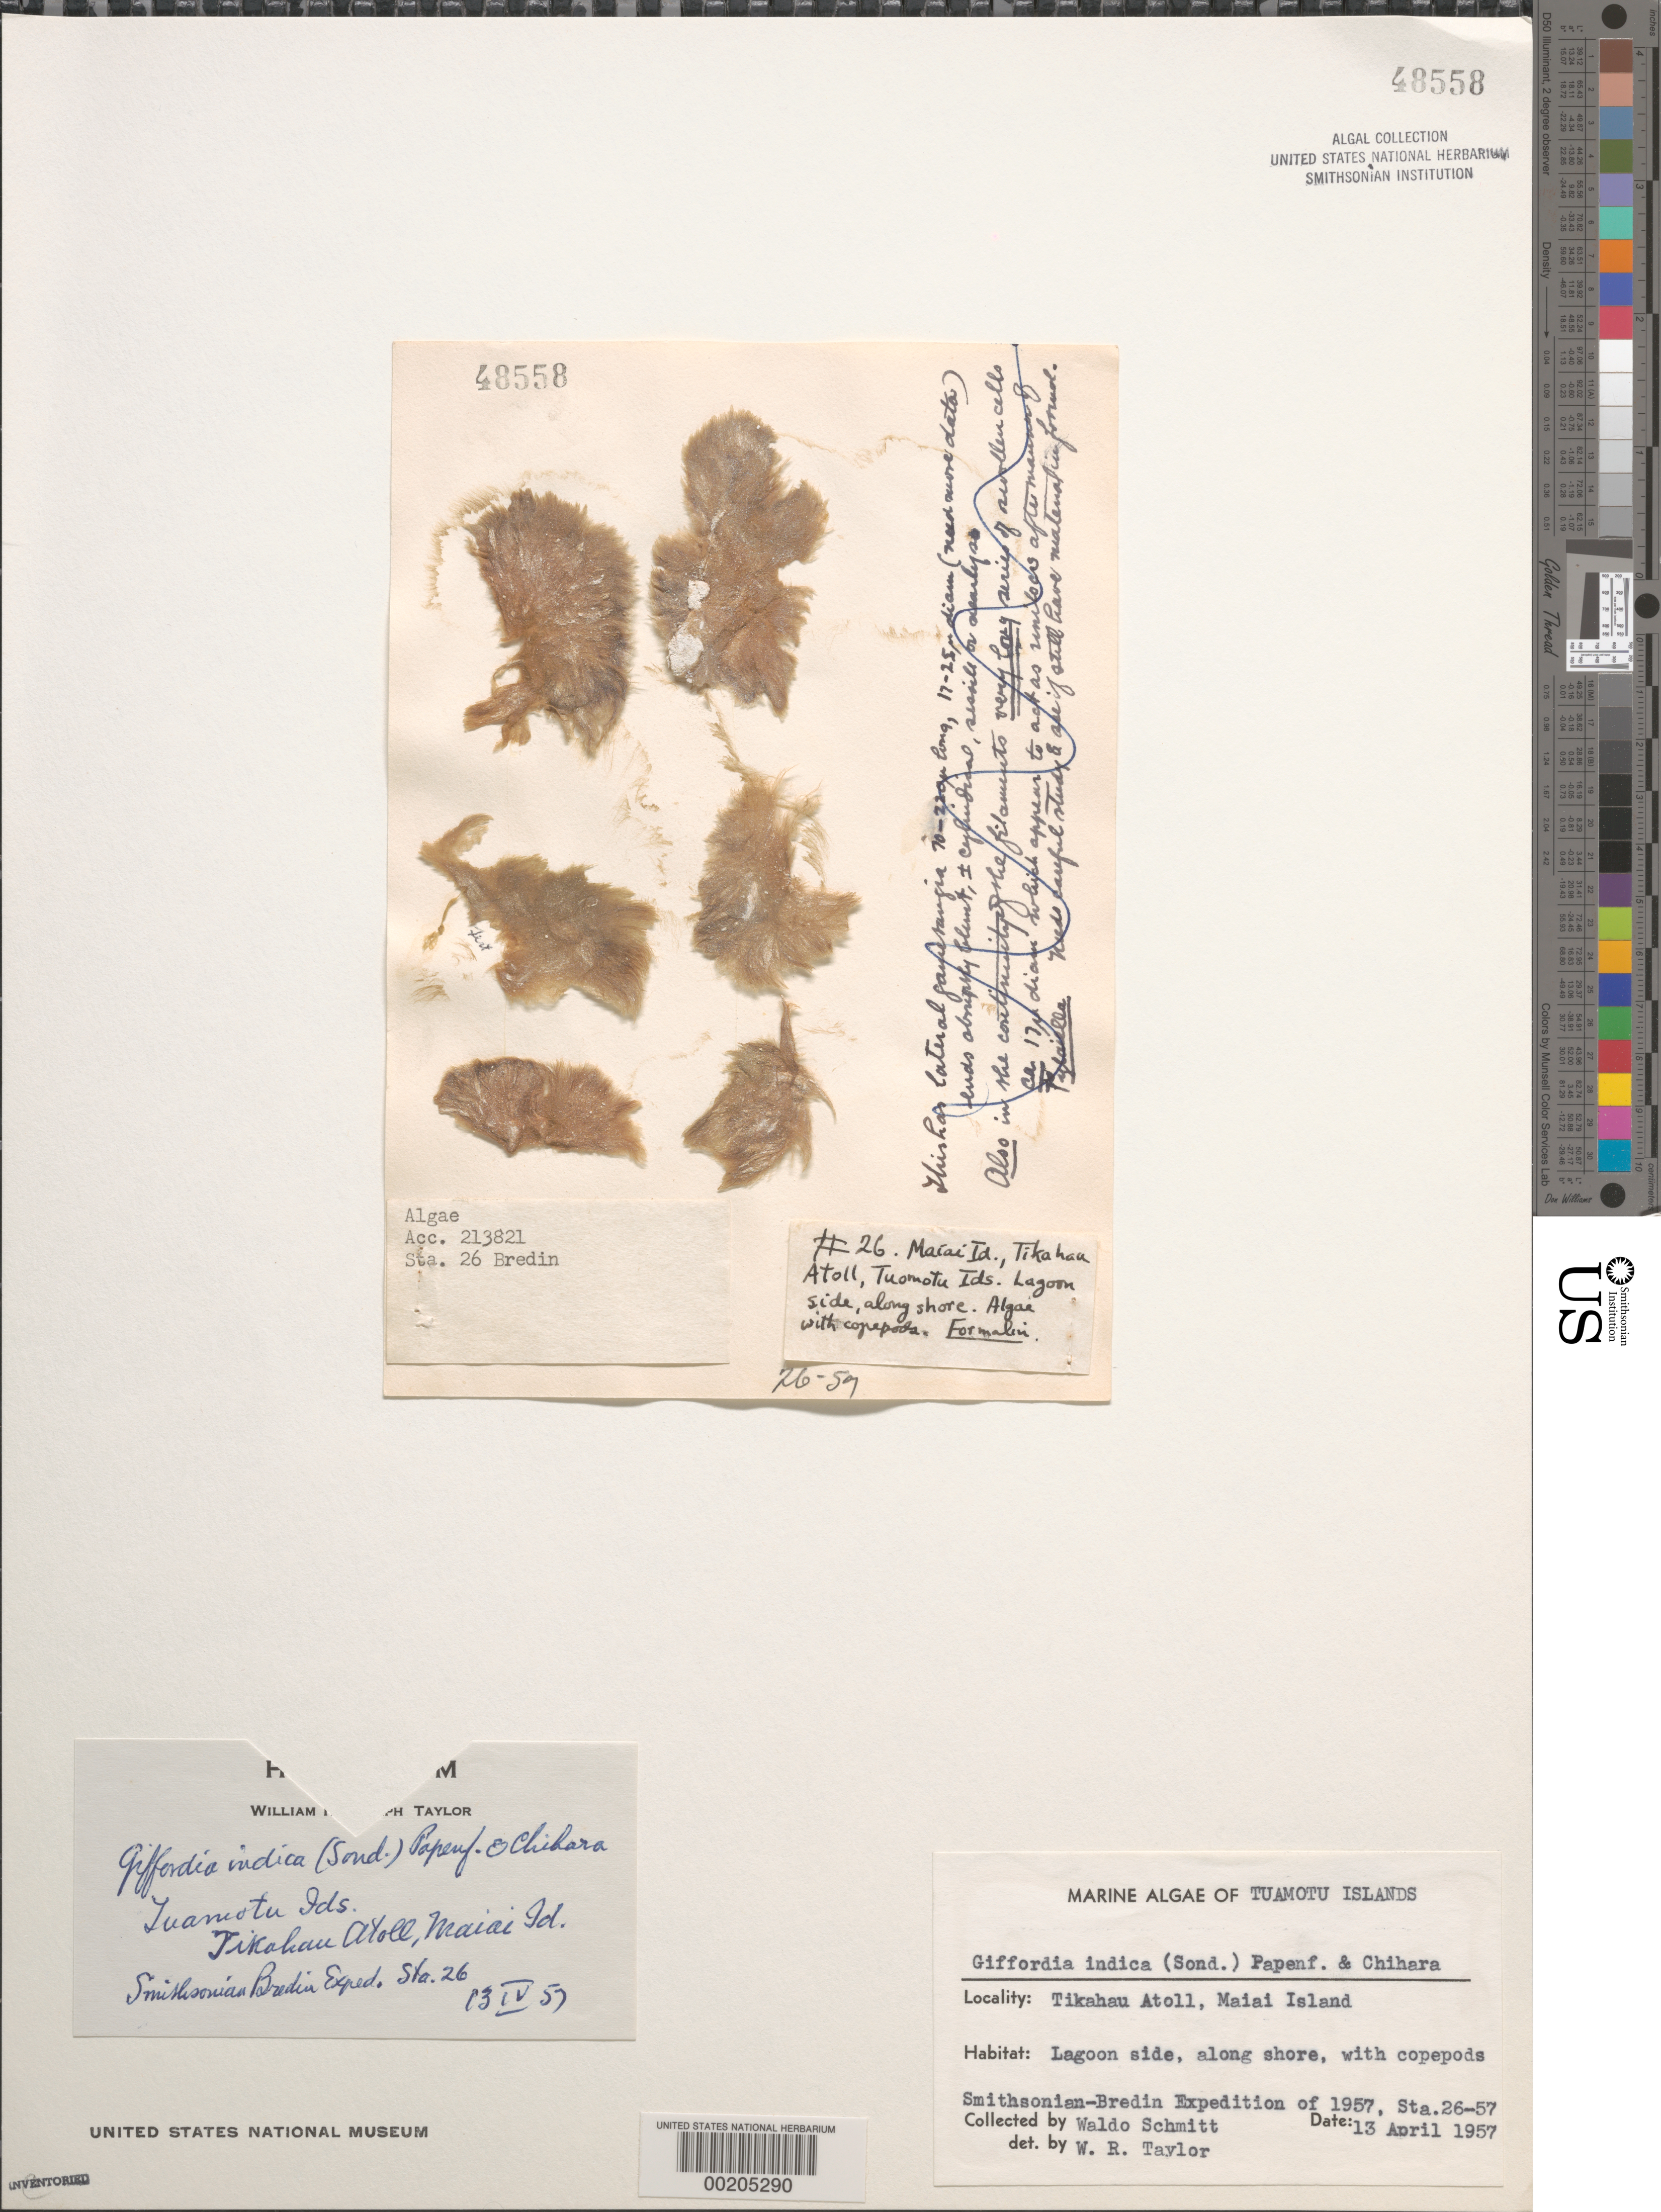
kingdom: Chromista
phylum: Ochrophyta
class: Phaeophyceae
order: Ectocarpales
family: Acinetosporaceae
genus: Feldmannia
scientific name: Feldmannia indica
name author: (O.G. Sond.) Womersley & A. Bailey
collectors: W. L. Schmitt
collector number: Station 26-57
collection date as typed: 13 Apr 1957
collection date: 1957-04-13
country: French Polynesia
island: Tikahau Atoll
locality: Maiai Islet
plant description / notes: Smithsonian-Bredin Expedition, 1957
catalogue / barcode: US 48558